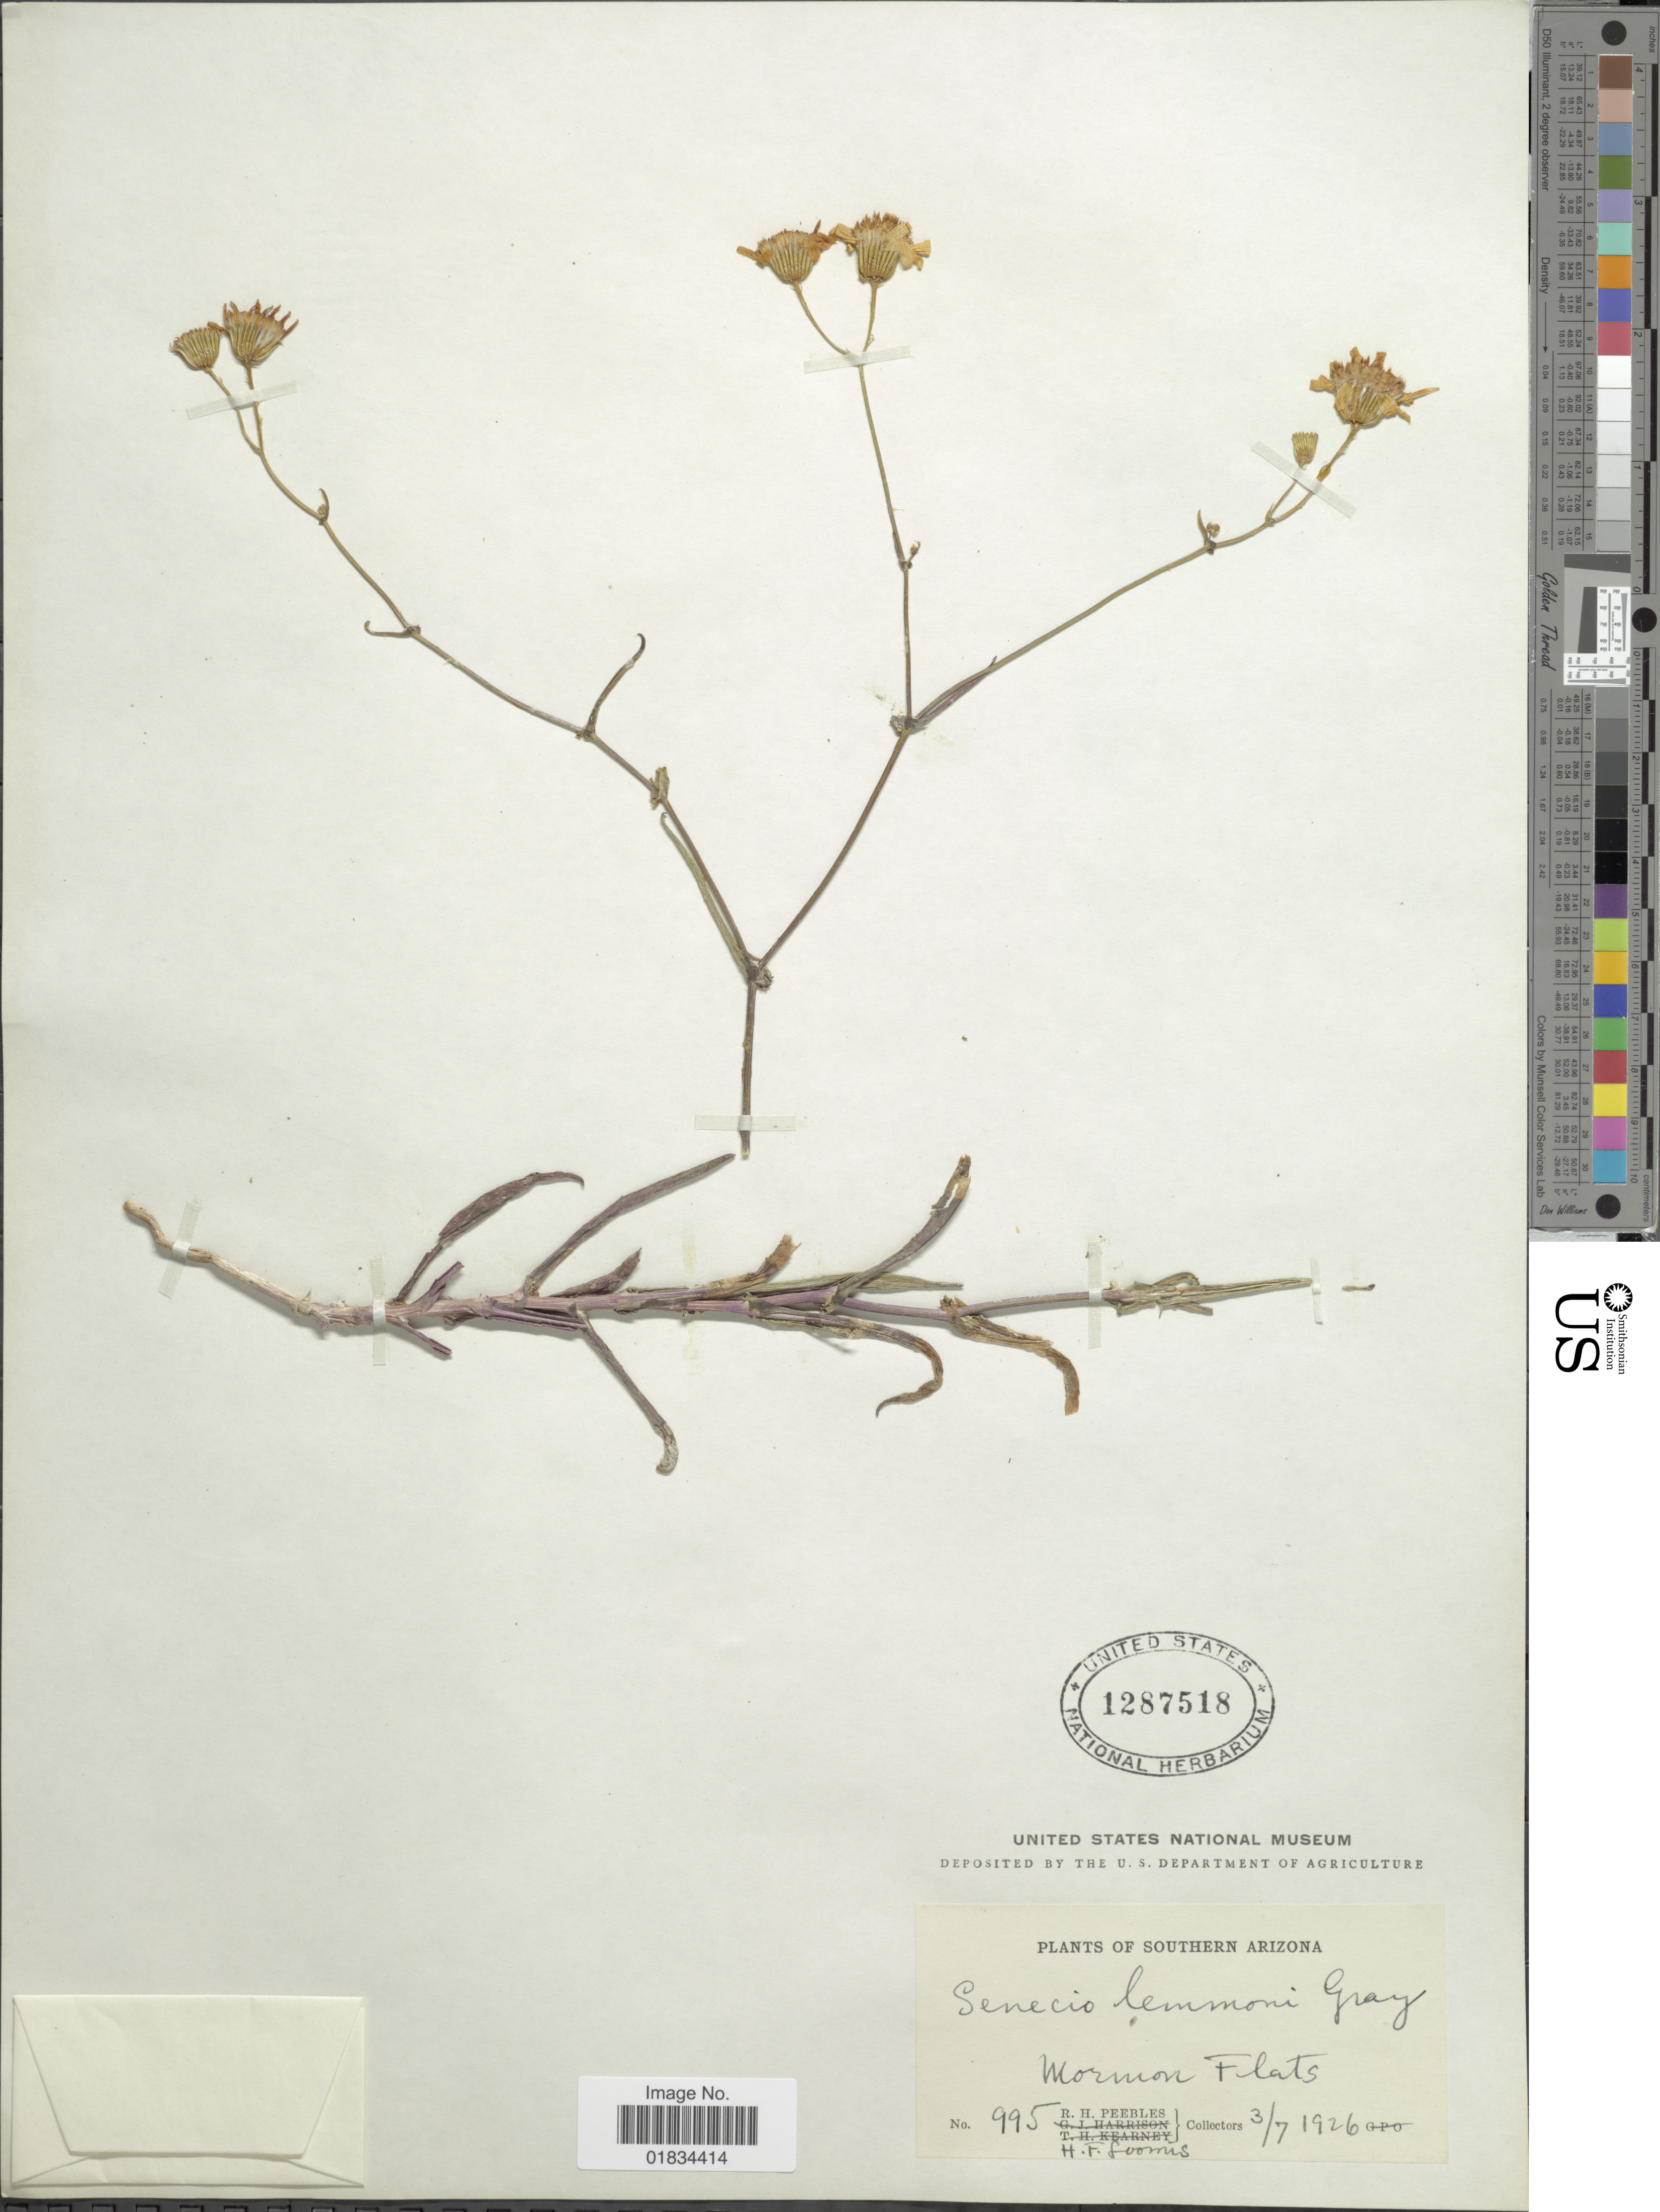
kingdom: Plantae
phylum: Tracheophyta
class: Magnoliopsida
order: Asterales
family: Asteraceae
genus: Senecio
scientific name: Senecio lemmonii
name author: A. Gray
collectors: R. H. Peebles & H. F. Loomis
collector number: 995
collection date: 1926-03-07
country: United States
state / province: Arizona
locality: Southern Arizona, Mormon Flats.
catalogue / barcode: US 1287518